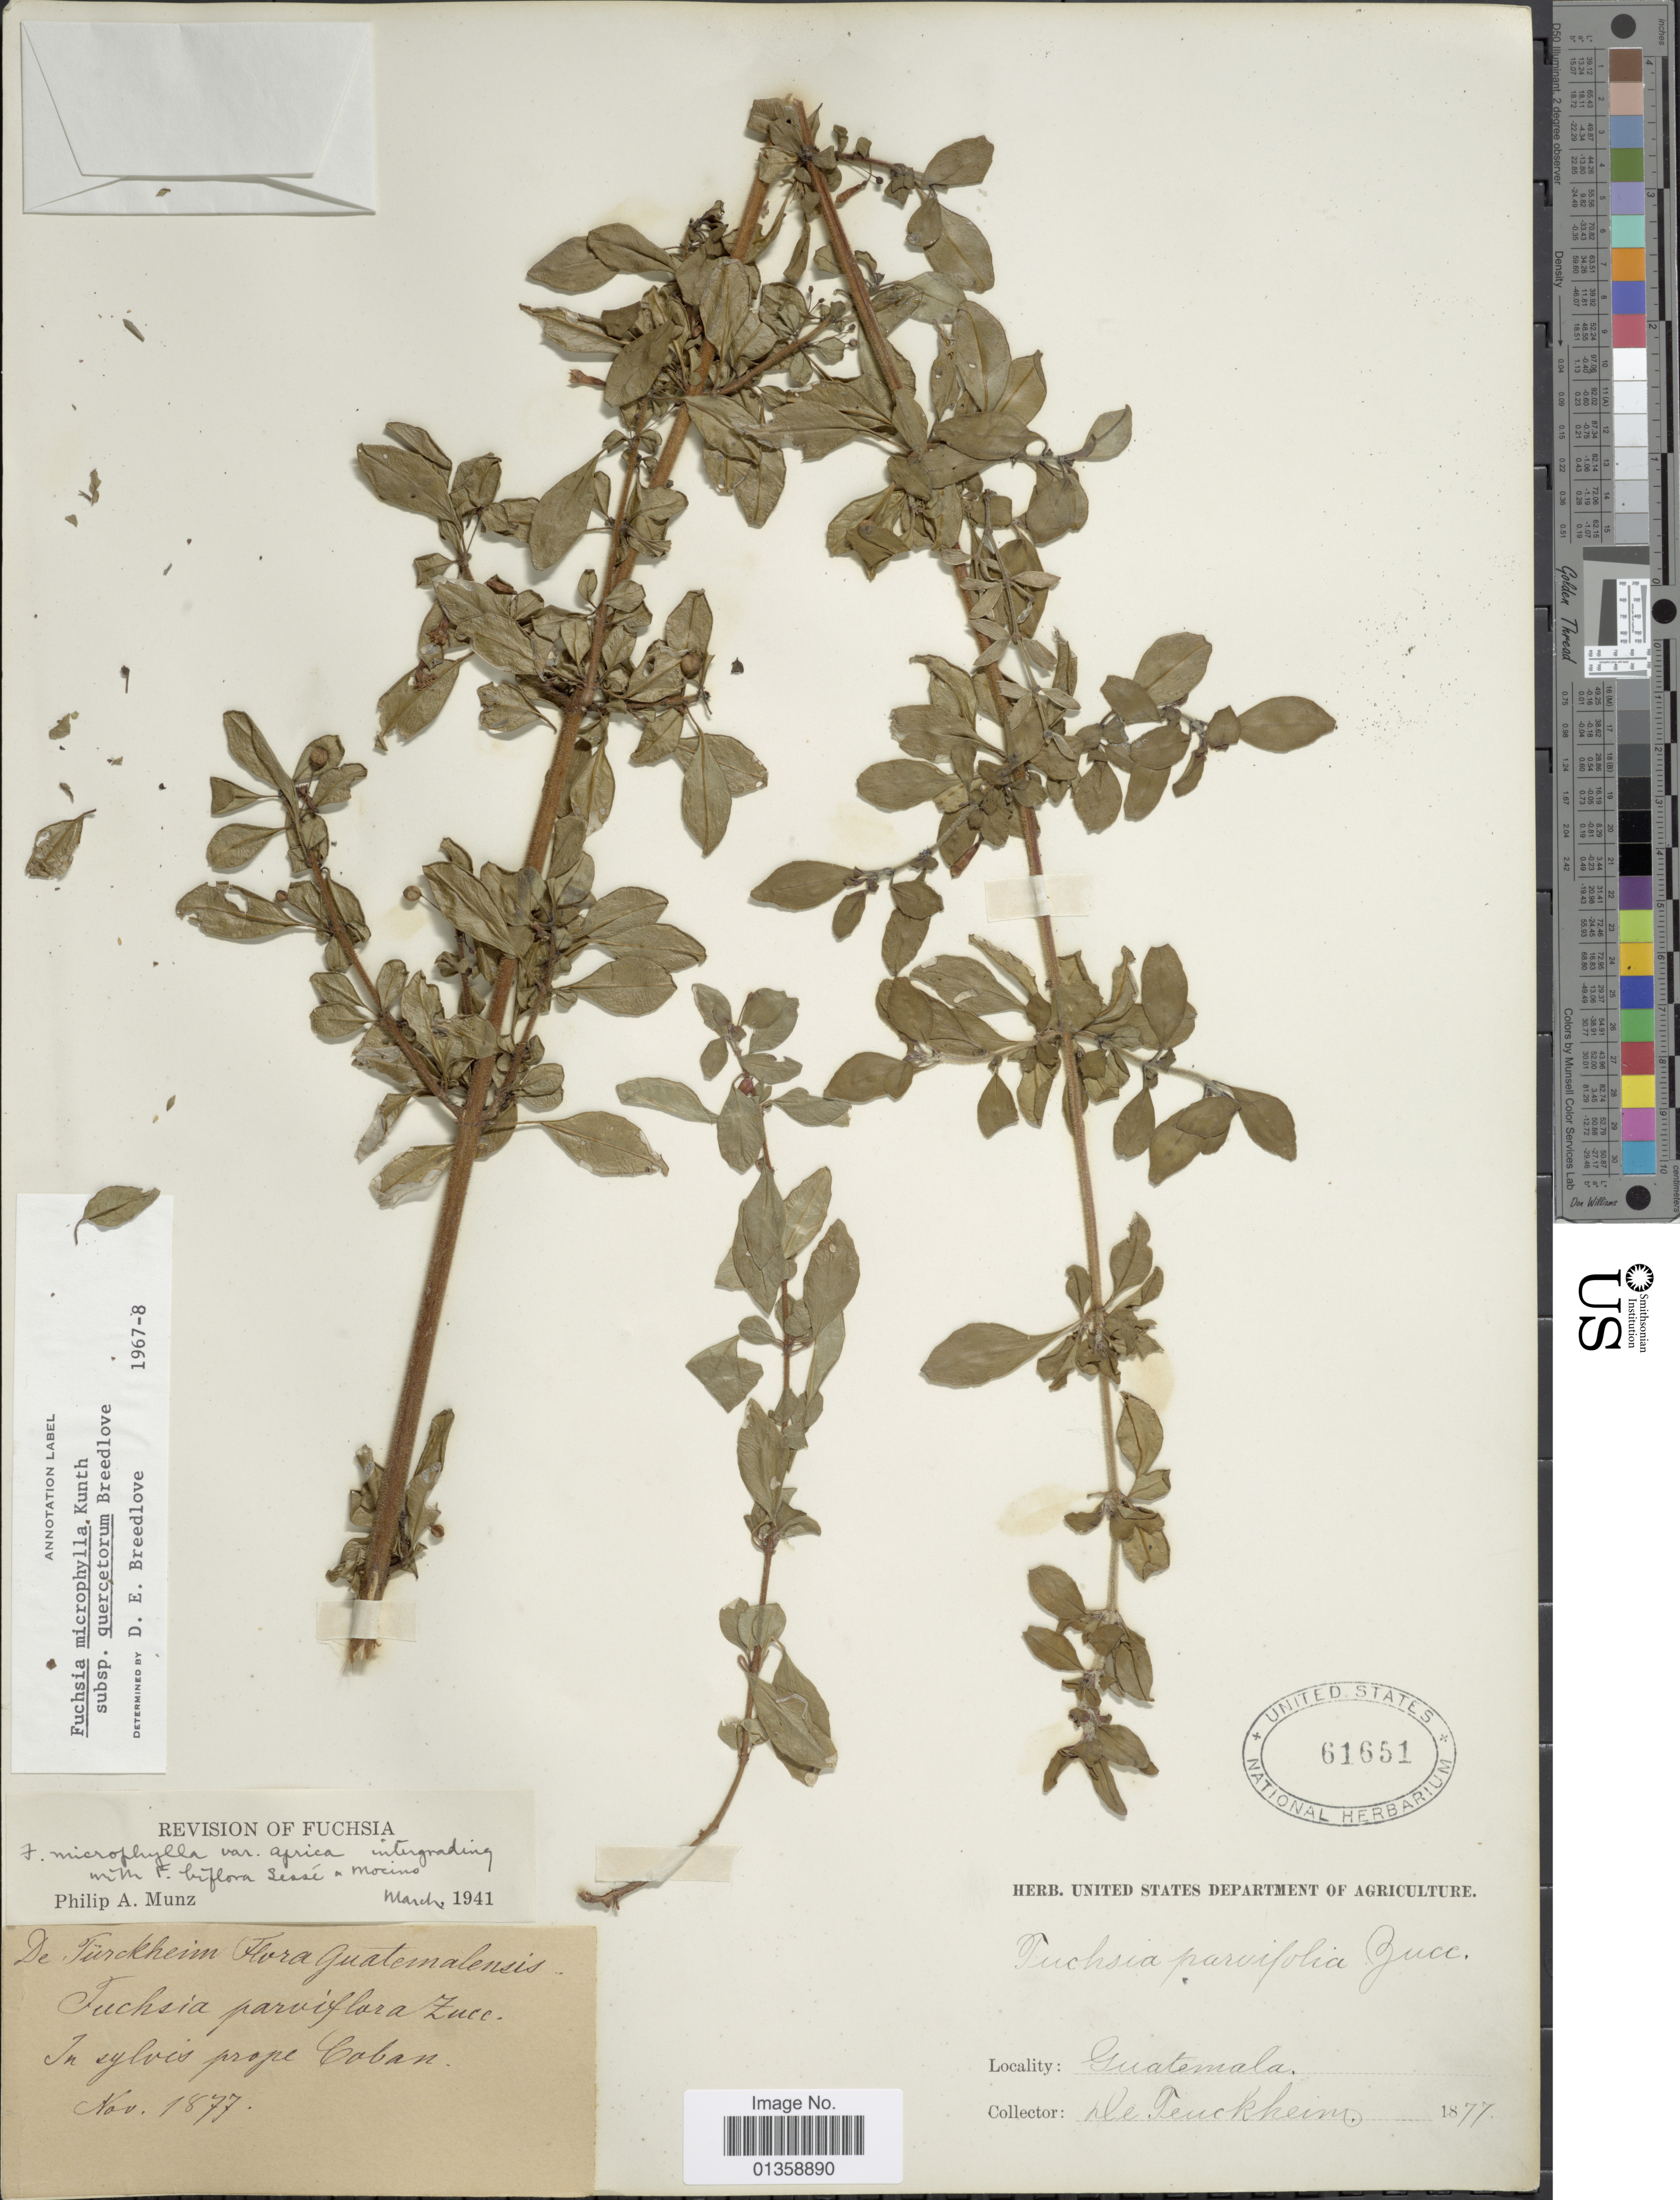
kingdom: Plantae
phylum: Tracheophyta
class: Magnoliopsida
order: Myrtales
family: Onagraceae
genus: Fuchsia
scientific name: Fuchsia microphylla subsp. quercetorum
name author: Breedlove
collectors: -. De Türckheim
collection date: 1877-11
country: Guatemala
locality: In sylvis prope Coban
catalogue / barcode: US 61651